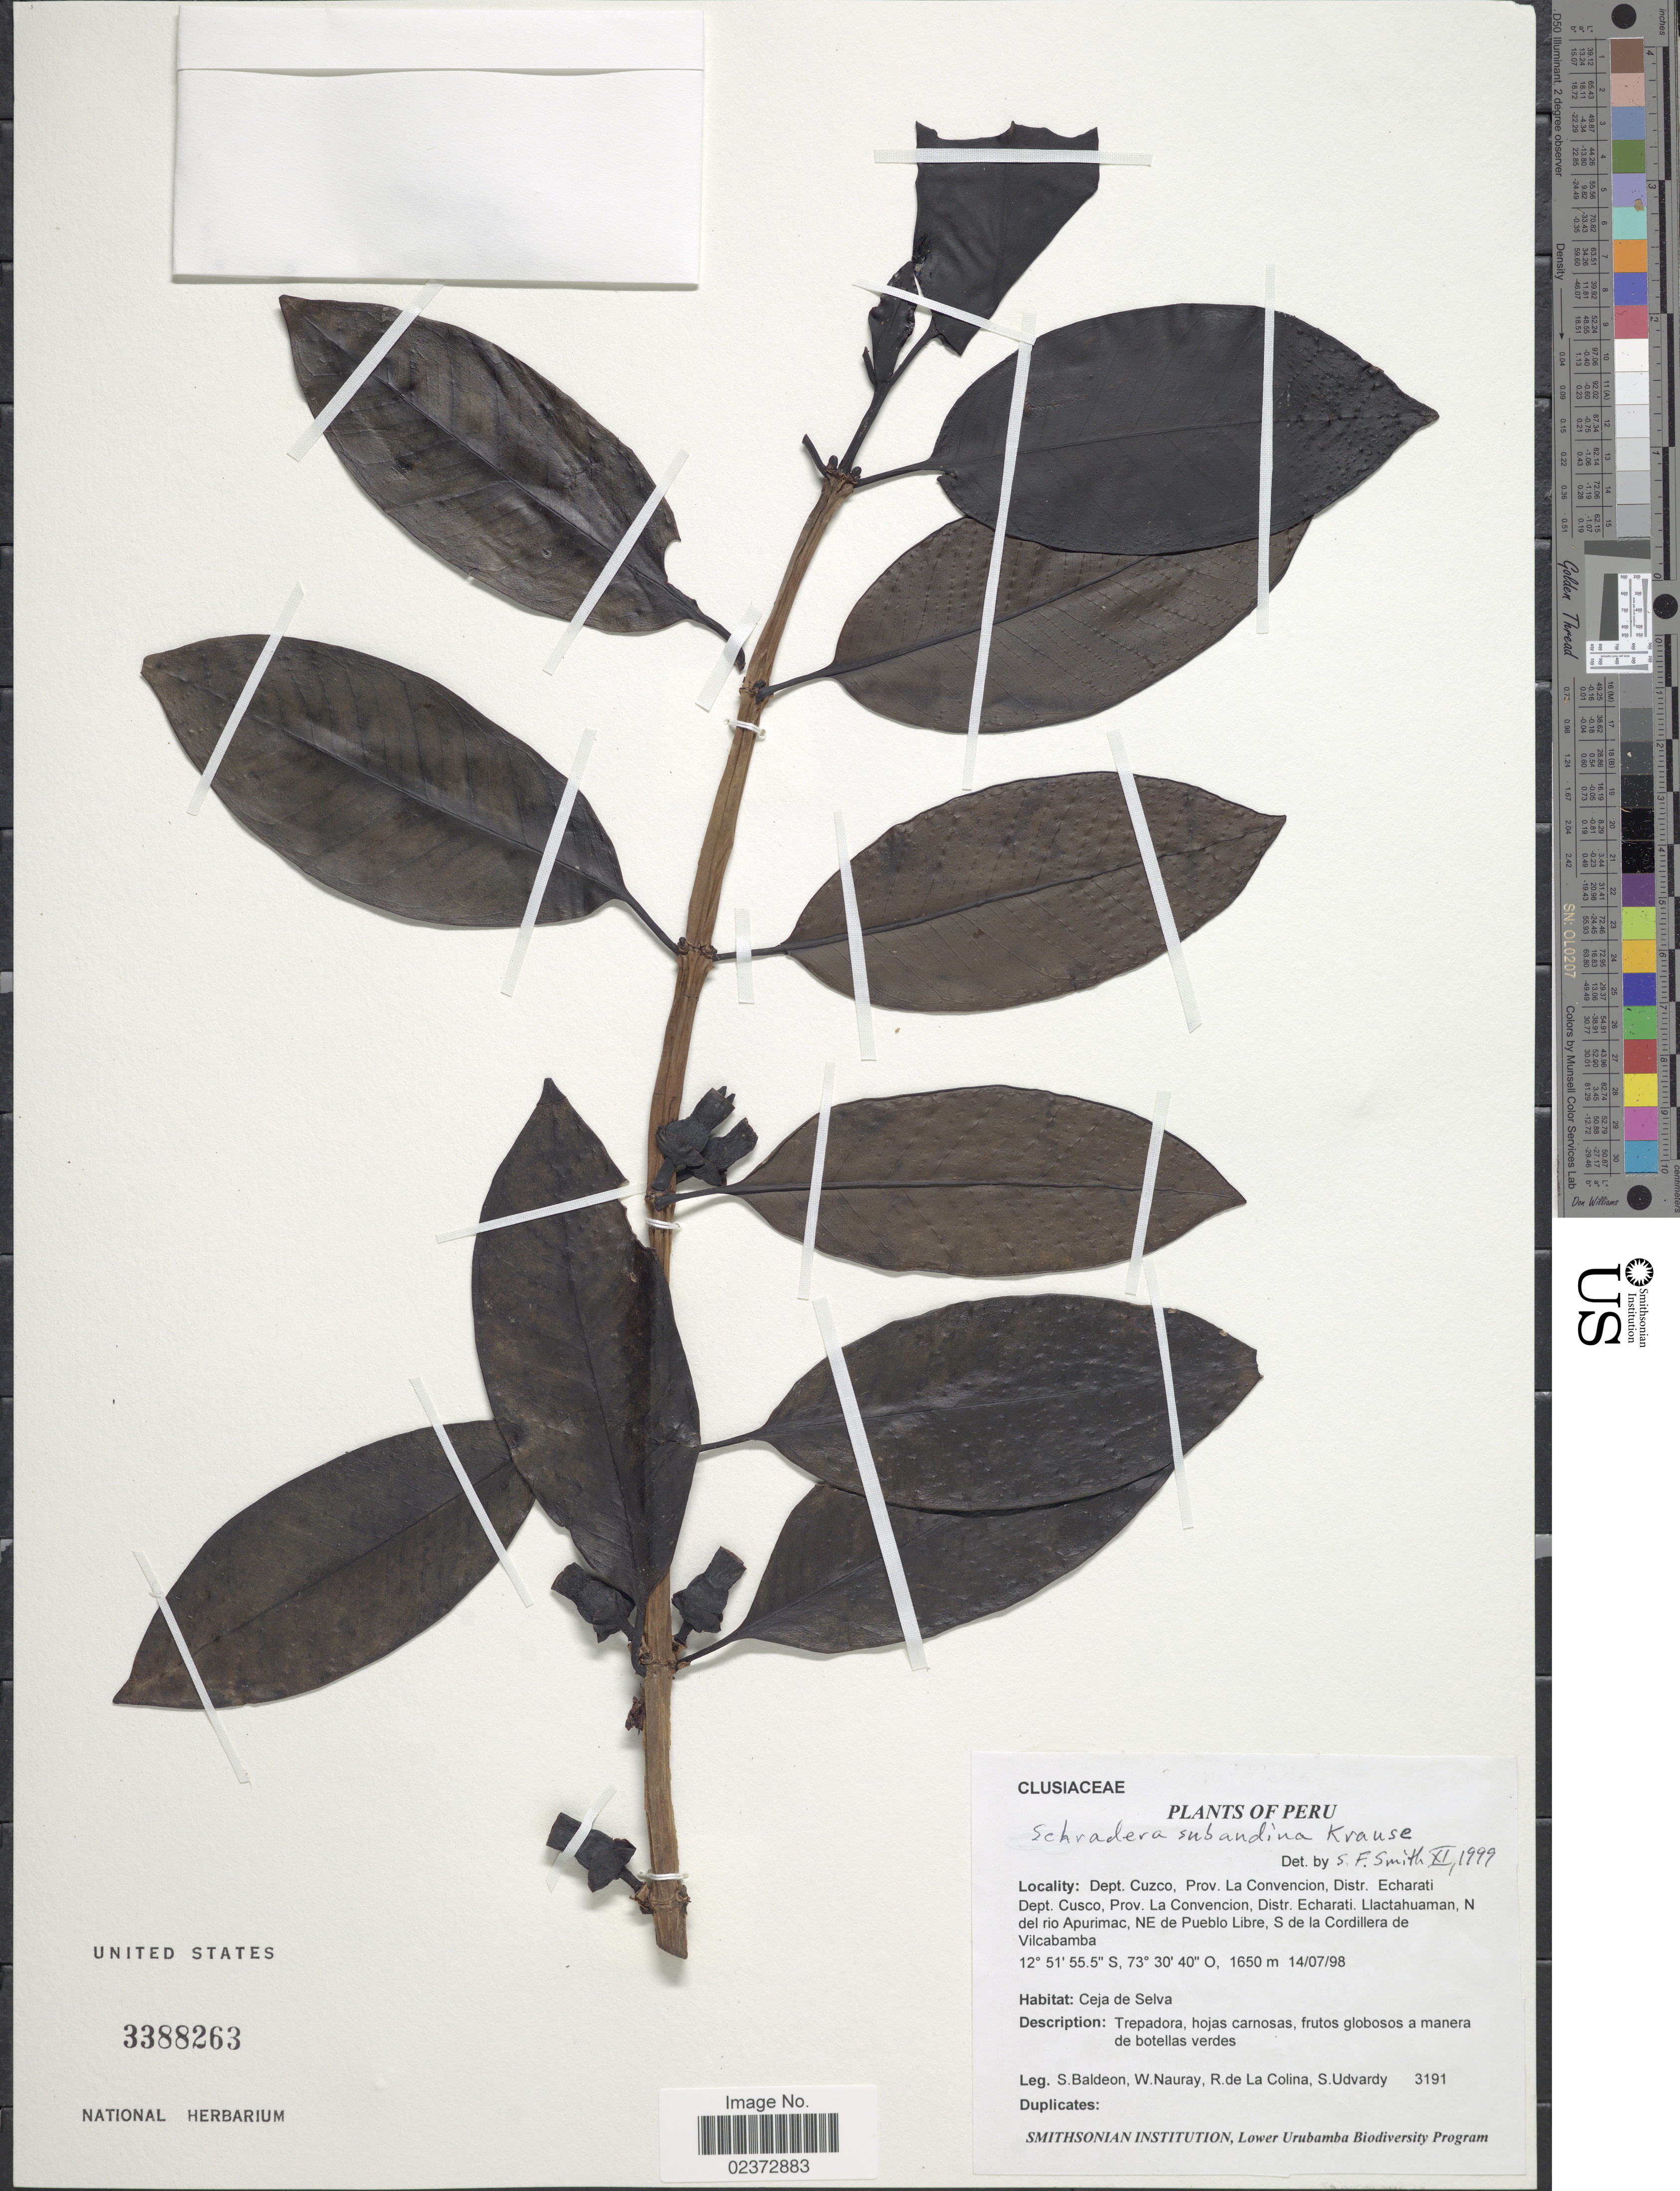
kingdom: Plantae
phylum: Tracheophyta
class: Magnoliopsida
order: Gentianales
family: Rubiaceae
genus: Schradera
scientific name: Schradera subandina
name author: K. Krause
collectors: S. Baldeon, W. Nauray, R. de La Colina & S. Udvardy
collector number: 3191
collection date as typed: Transcribed d/m/y: 14/7/98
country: Peru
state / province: Cusco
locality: prov. La Convencion, Distr. Echarati Dept. Cusco, Prov La Concencion, Distr. Echarati. Llaactahuaman, n del rio Apurimac, NE de Pueblo Libre, S de la Cordillera de Vilcabamba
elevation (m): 1650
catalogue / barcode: US 3388263